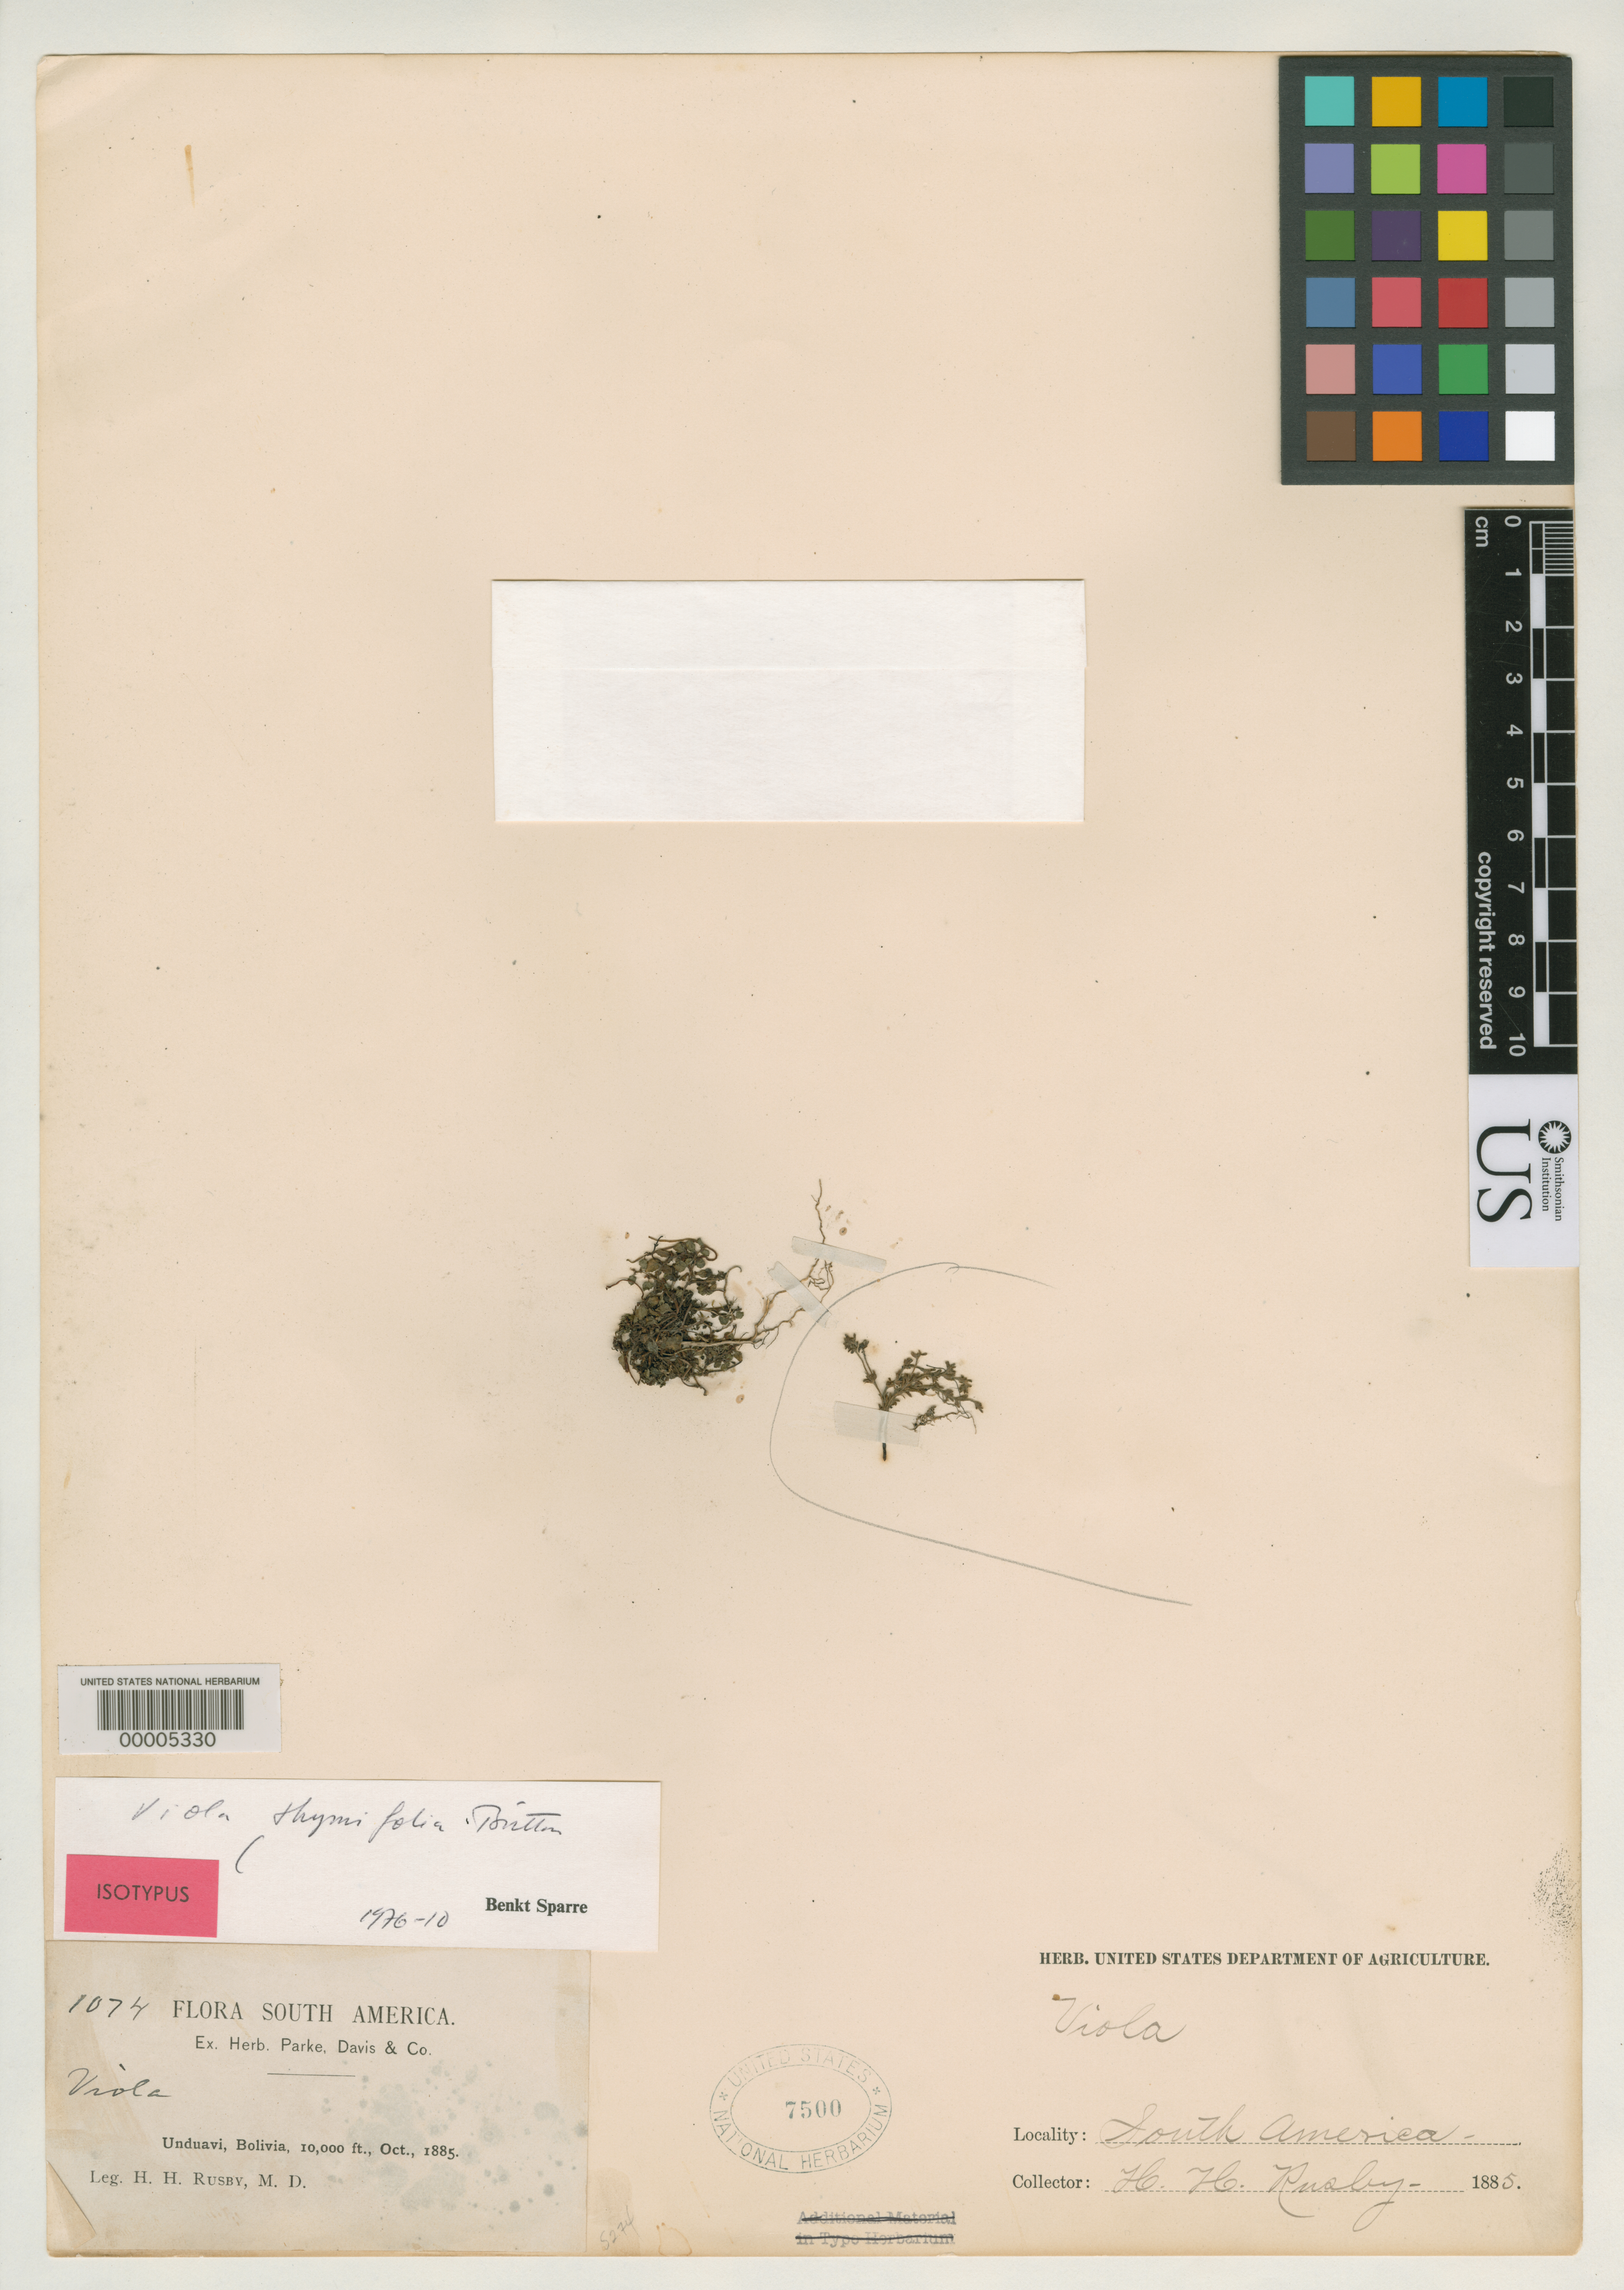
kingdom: Plantae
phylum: Tracheophyta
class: Magnoliopsida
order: Malpighiales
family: Violaceae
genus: Viola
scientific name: Viola thymifolia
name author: Britton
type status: Isotype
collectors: H. H. Rusby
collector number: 1074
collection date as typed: Oct., 1885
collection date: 1885-10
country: Bolivia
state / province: La Paz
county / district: Nor Yungas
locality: Unduavi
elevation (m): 3048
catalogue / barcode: US 7500